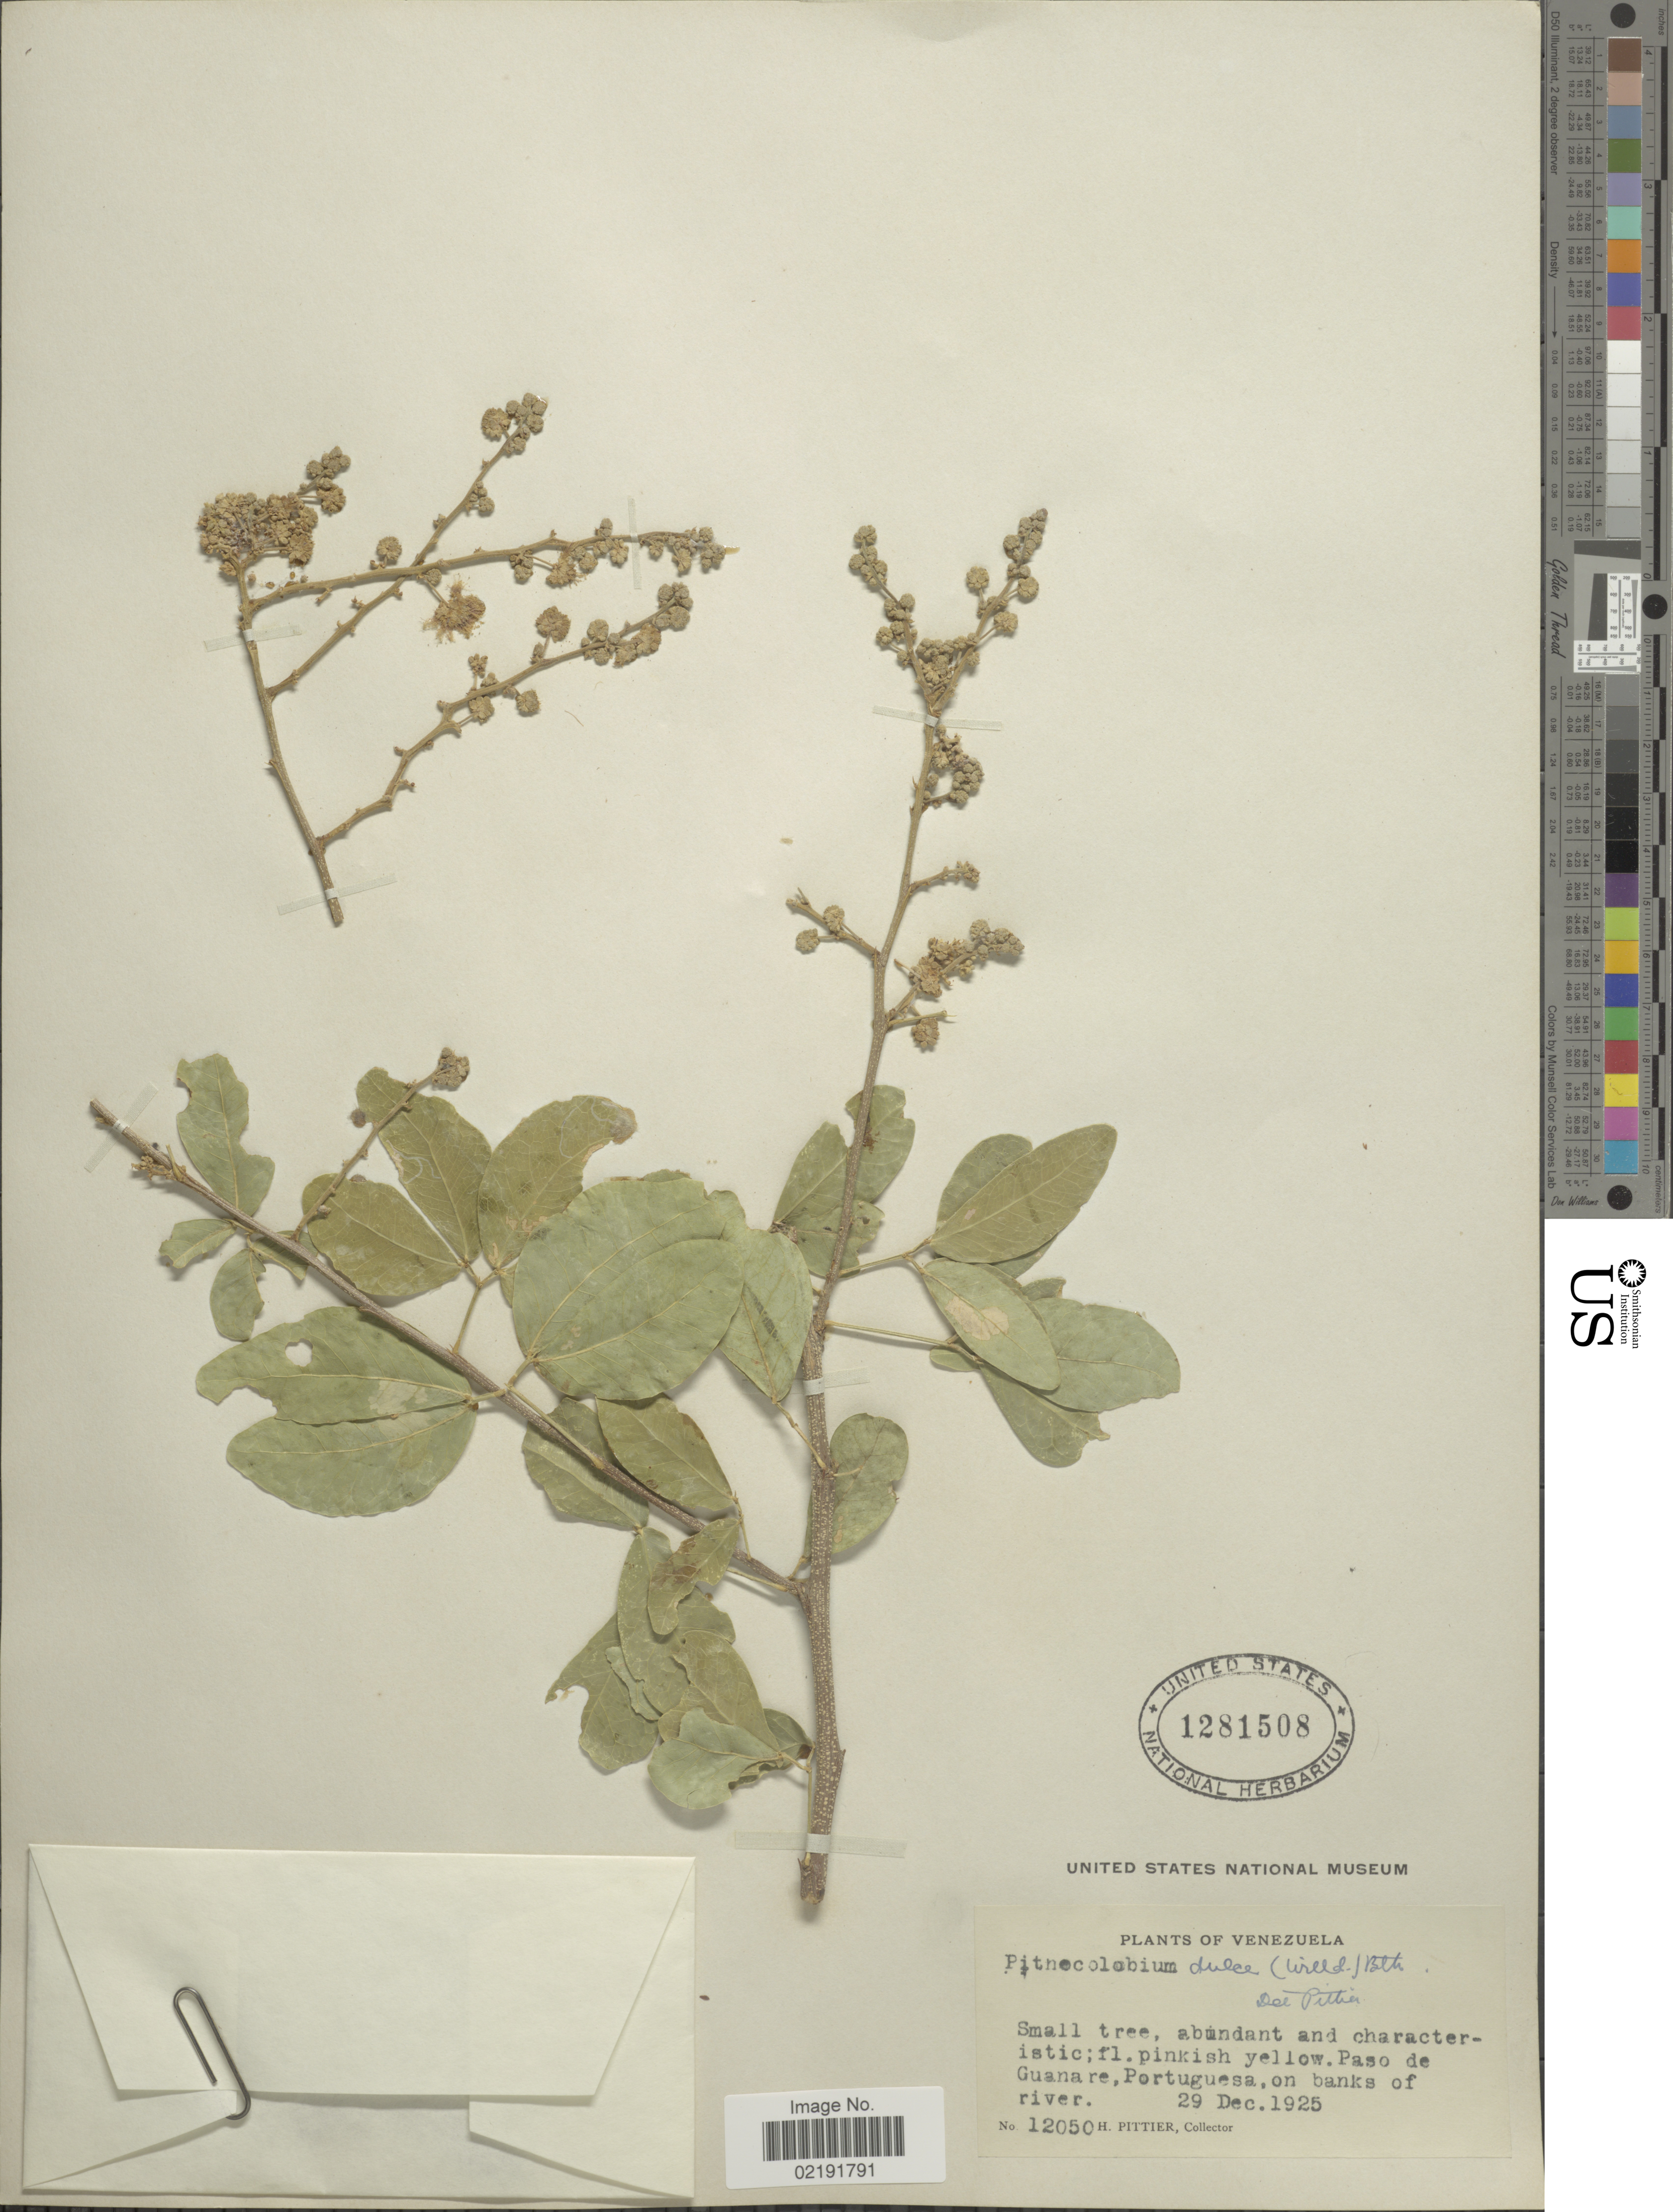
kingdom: Plantae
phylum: Tracheophyta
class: Magnoliopsida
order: Fabales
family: Fabaceae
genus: Pithecellobium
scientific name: Pithecellobium dulce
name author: (Roxb.) Benth.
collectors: H. F. Pittier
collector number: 12050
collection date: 1925-12-29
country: Venezuela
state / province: Portuguesa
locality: Paso de Guanare, Portuguesa, on banks of river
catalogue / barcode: US 1281508